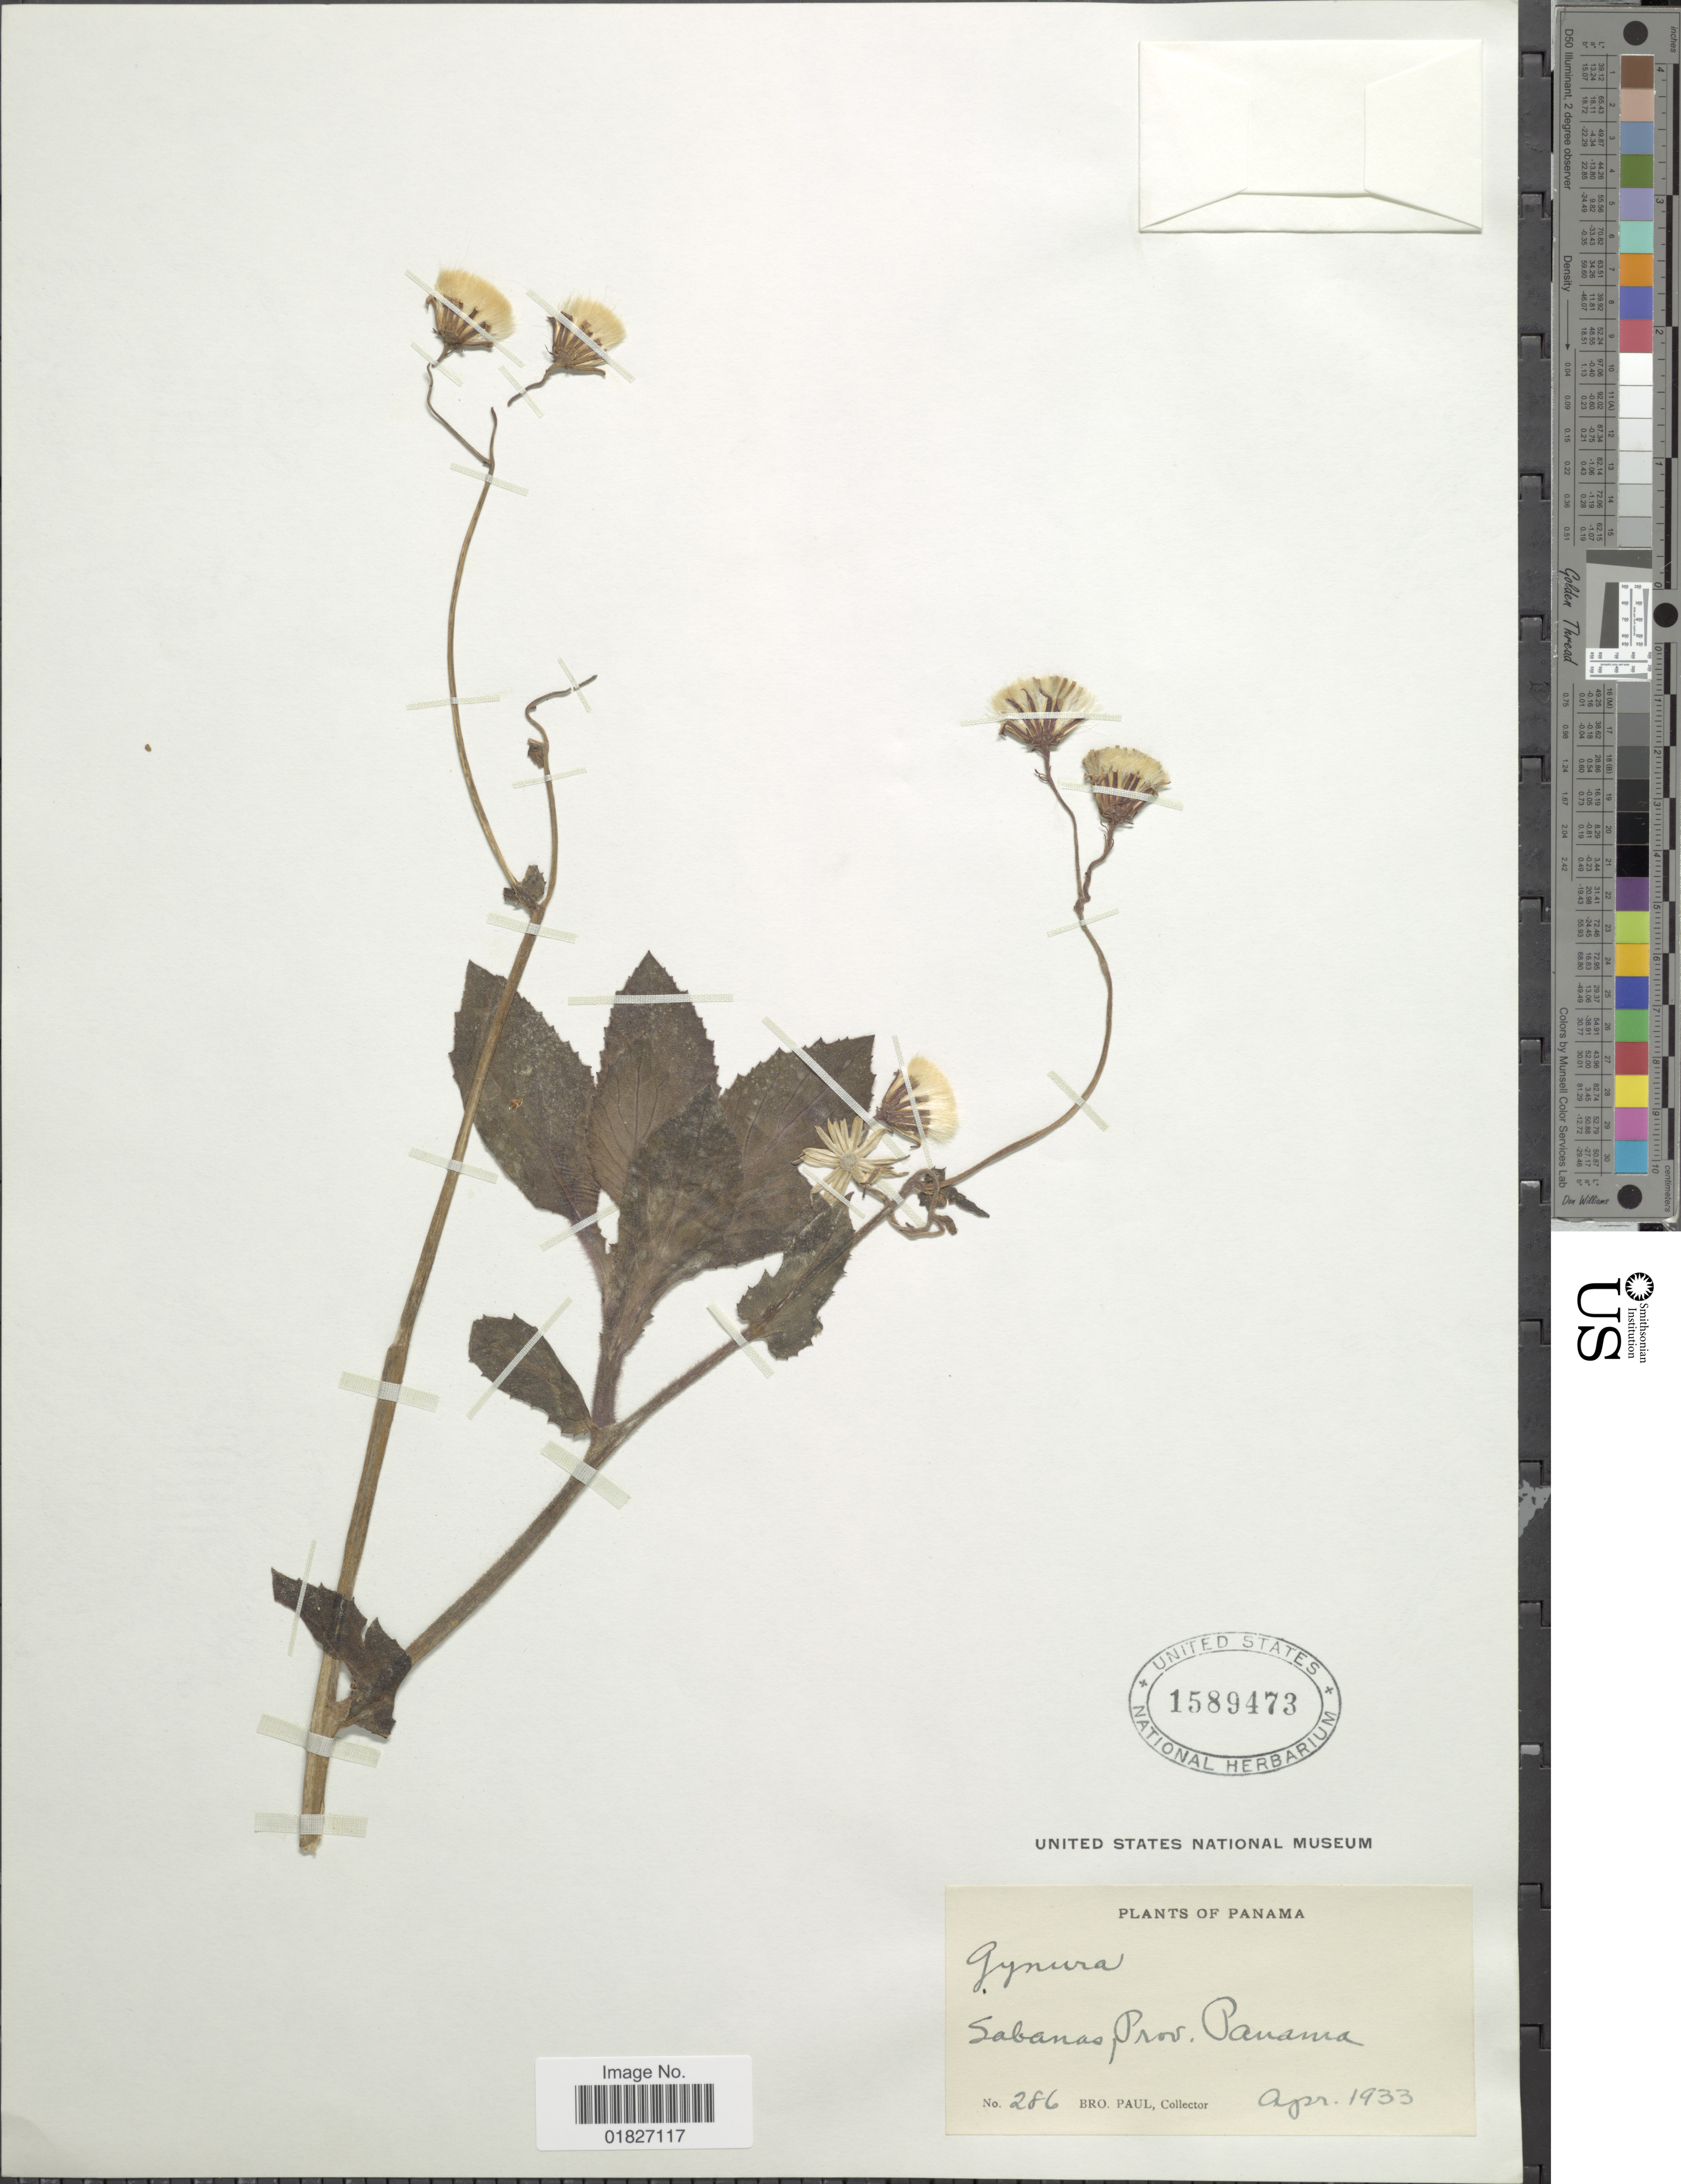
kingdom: Plantae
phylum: Tracheophyta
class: Magnoliopsida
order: Asterales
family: Asteraceae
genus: Gynura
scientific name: Gynura sp.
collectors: B. Paul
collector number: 286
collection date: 1933-04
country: Panama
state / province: Panamá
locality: Sabanas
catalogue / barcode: US 1589473